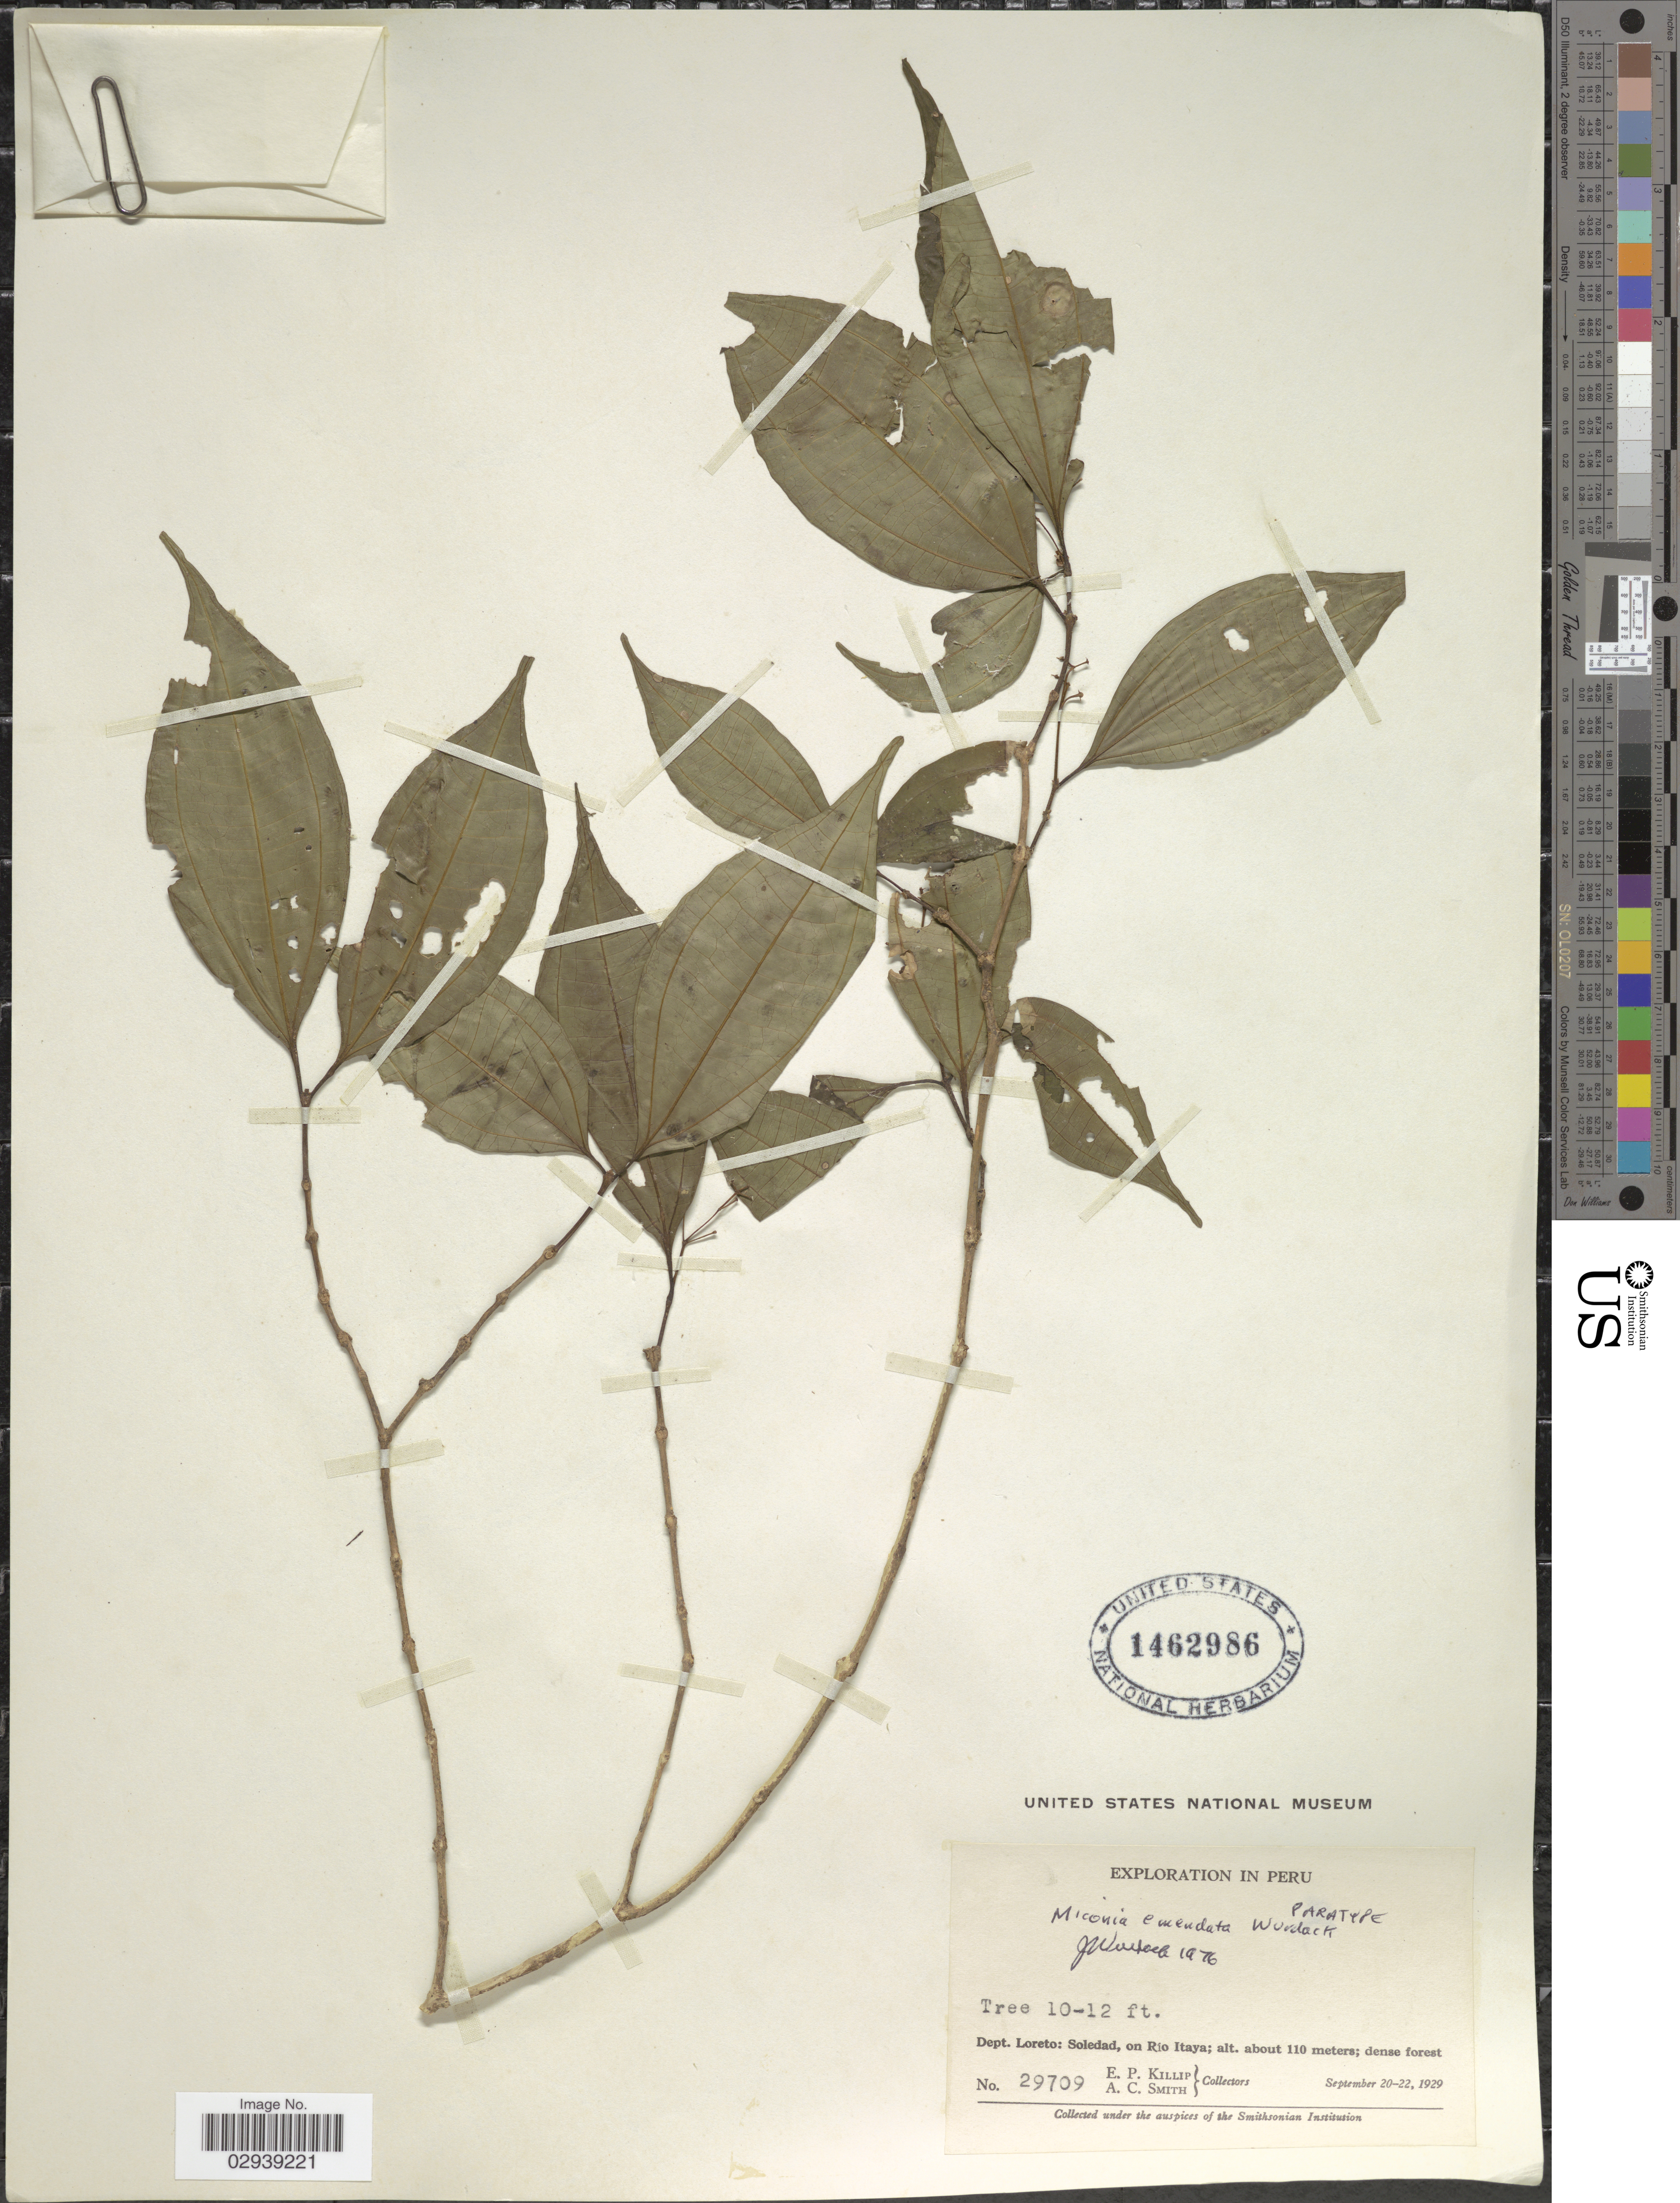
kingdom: Plantae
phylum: Tracheophyta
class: Magnoliopsida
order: Myrtales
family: Melastomataceae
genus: Miconia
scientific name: Miconia emendata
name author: Wurdack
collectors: E. P. Killip & A. C. Smith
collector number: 29709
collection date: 1929-09-20/1929-09-22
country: Peru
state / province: Loreto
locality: Dept. Loreto: Soledad, on Río Itaya.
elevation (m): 110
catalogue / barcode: US 1462986